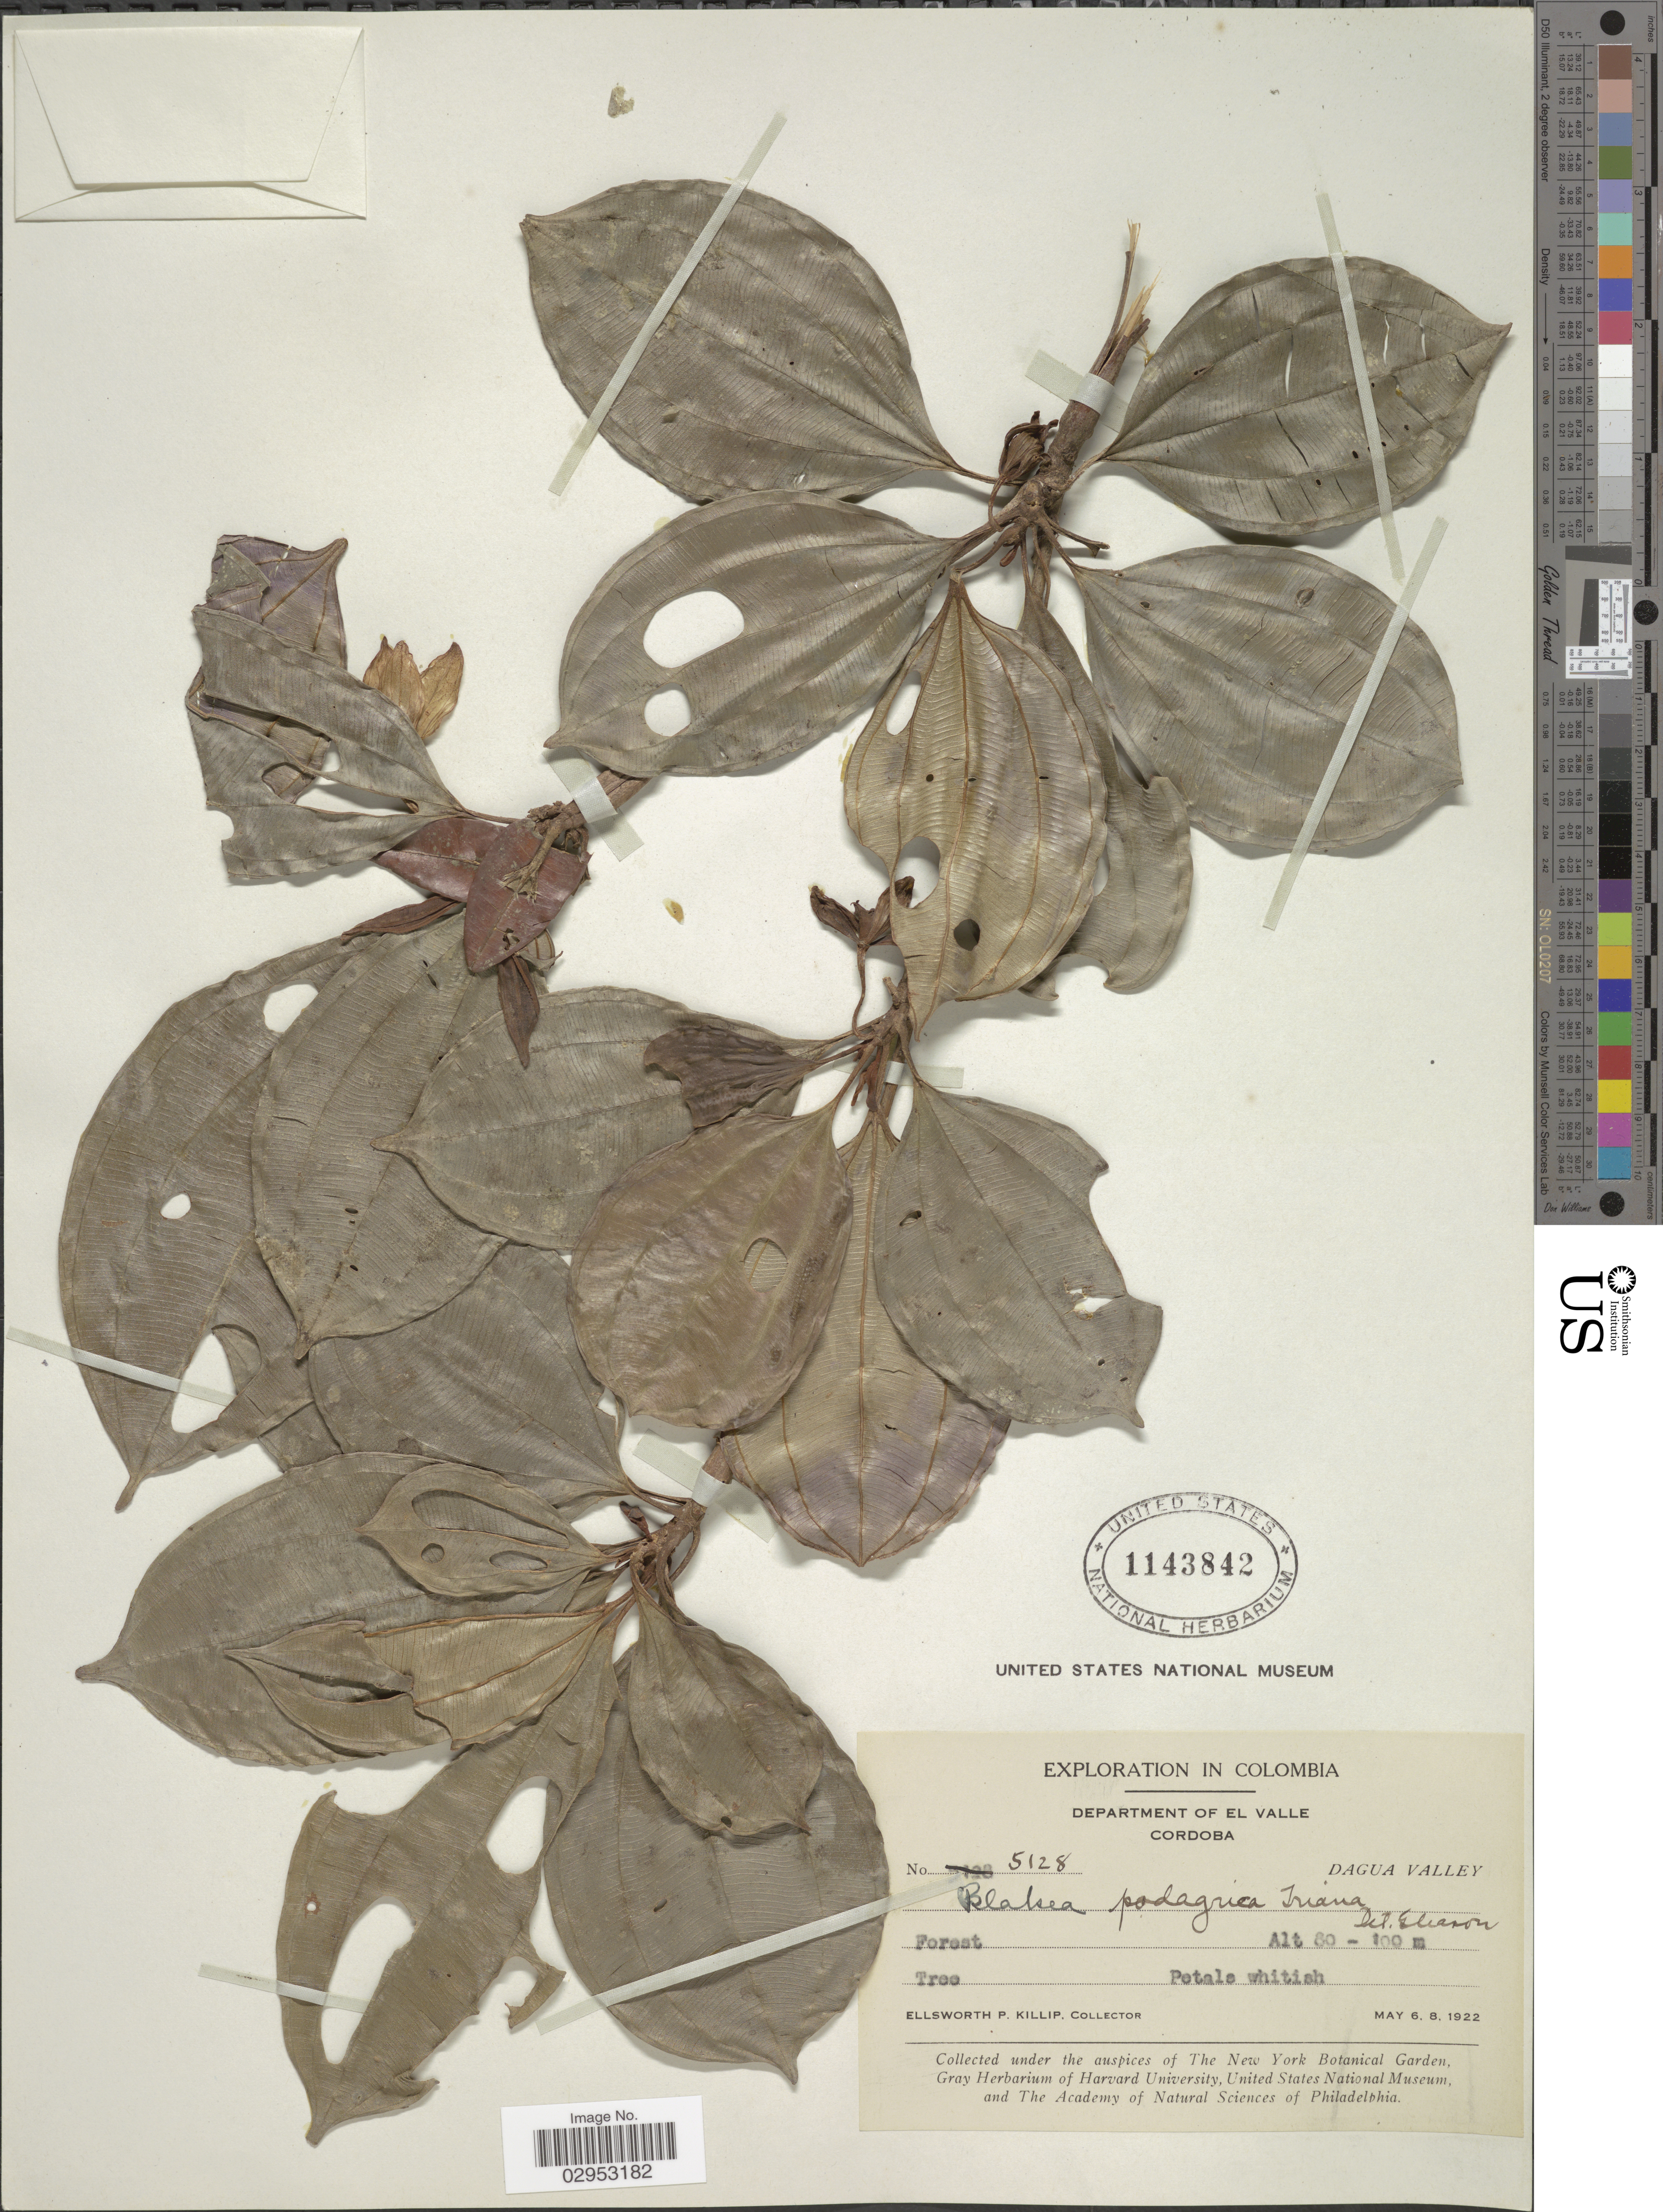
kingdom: Plantae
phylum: Tracheophyta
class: Magnoliopsida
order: Myrtales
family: Melastomataceae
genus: Blakea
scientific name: Blakea podagrica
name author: Triana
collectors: E. P. Killip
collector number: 5128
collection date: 1922-05-06/1922-05-08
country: Colombia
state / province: Valle del Cauca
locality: Department of El Valle. Cordoba.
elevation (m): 80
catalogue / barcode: US 1143842